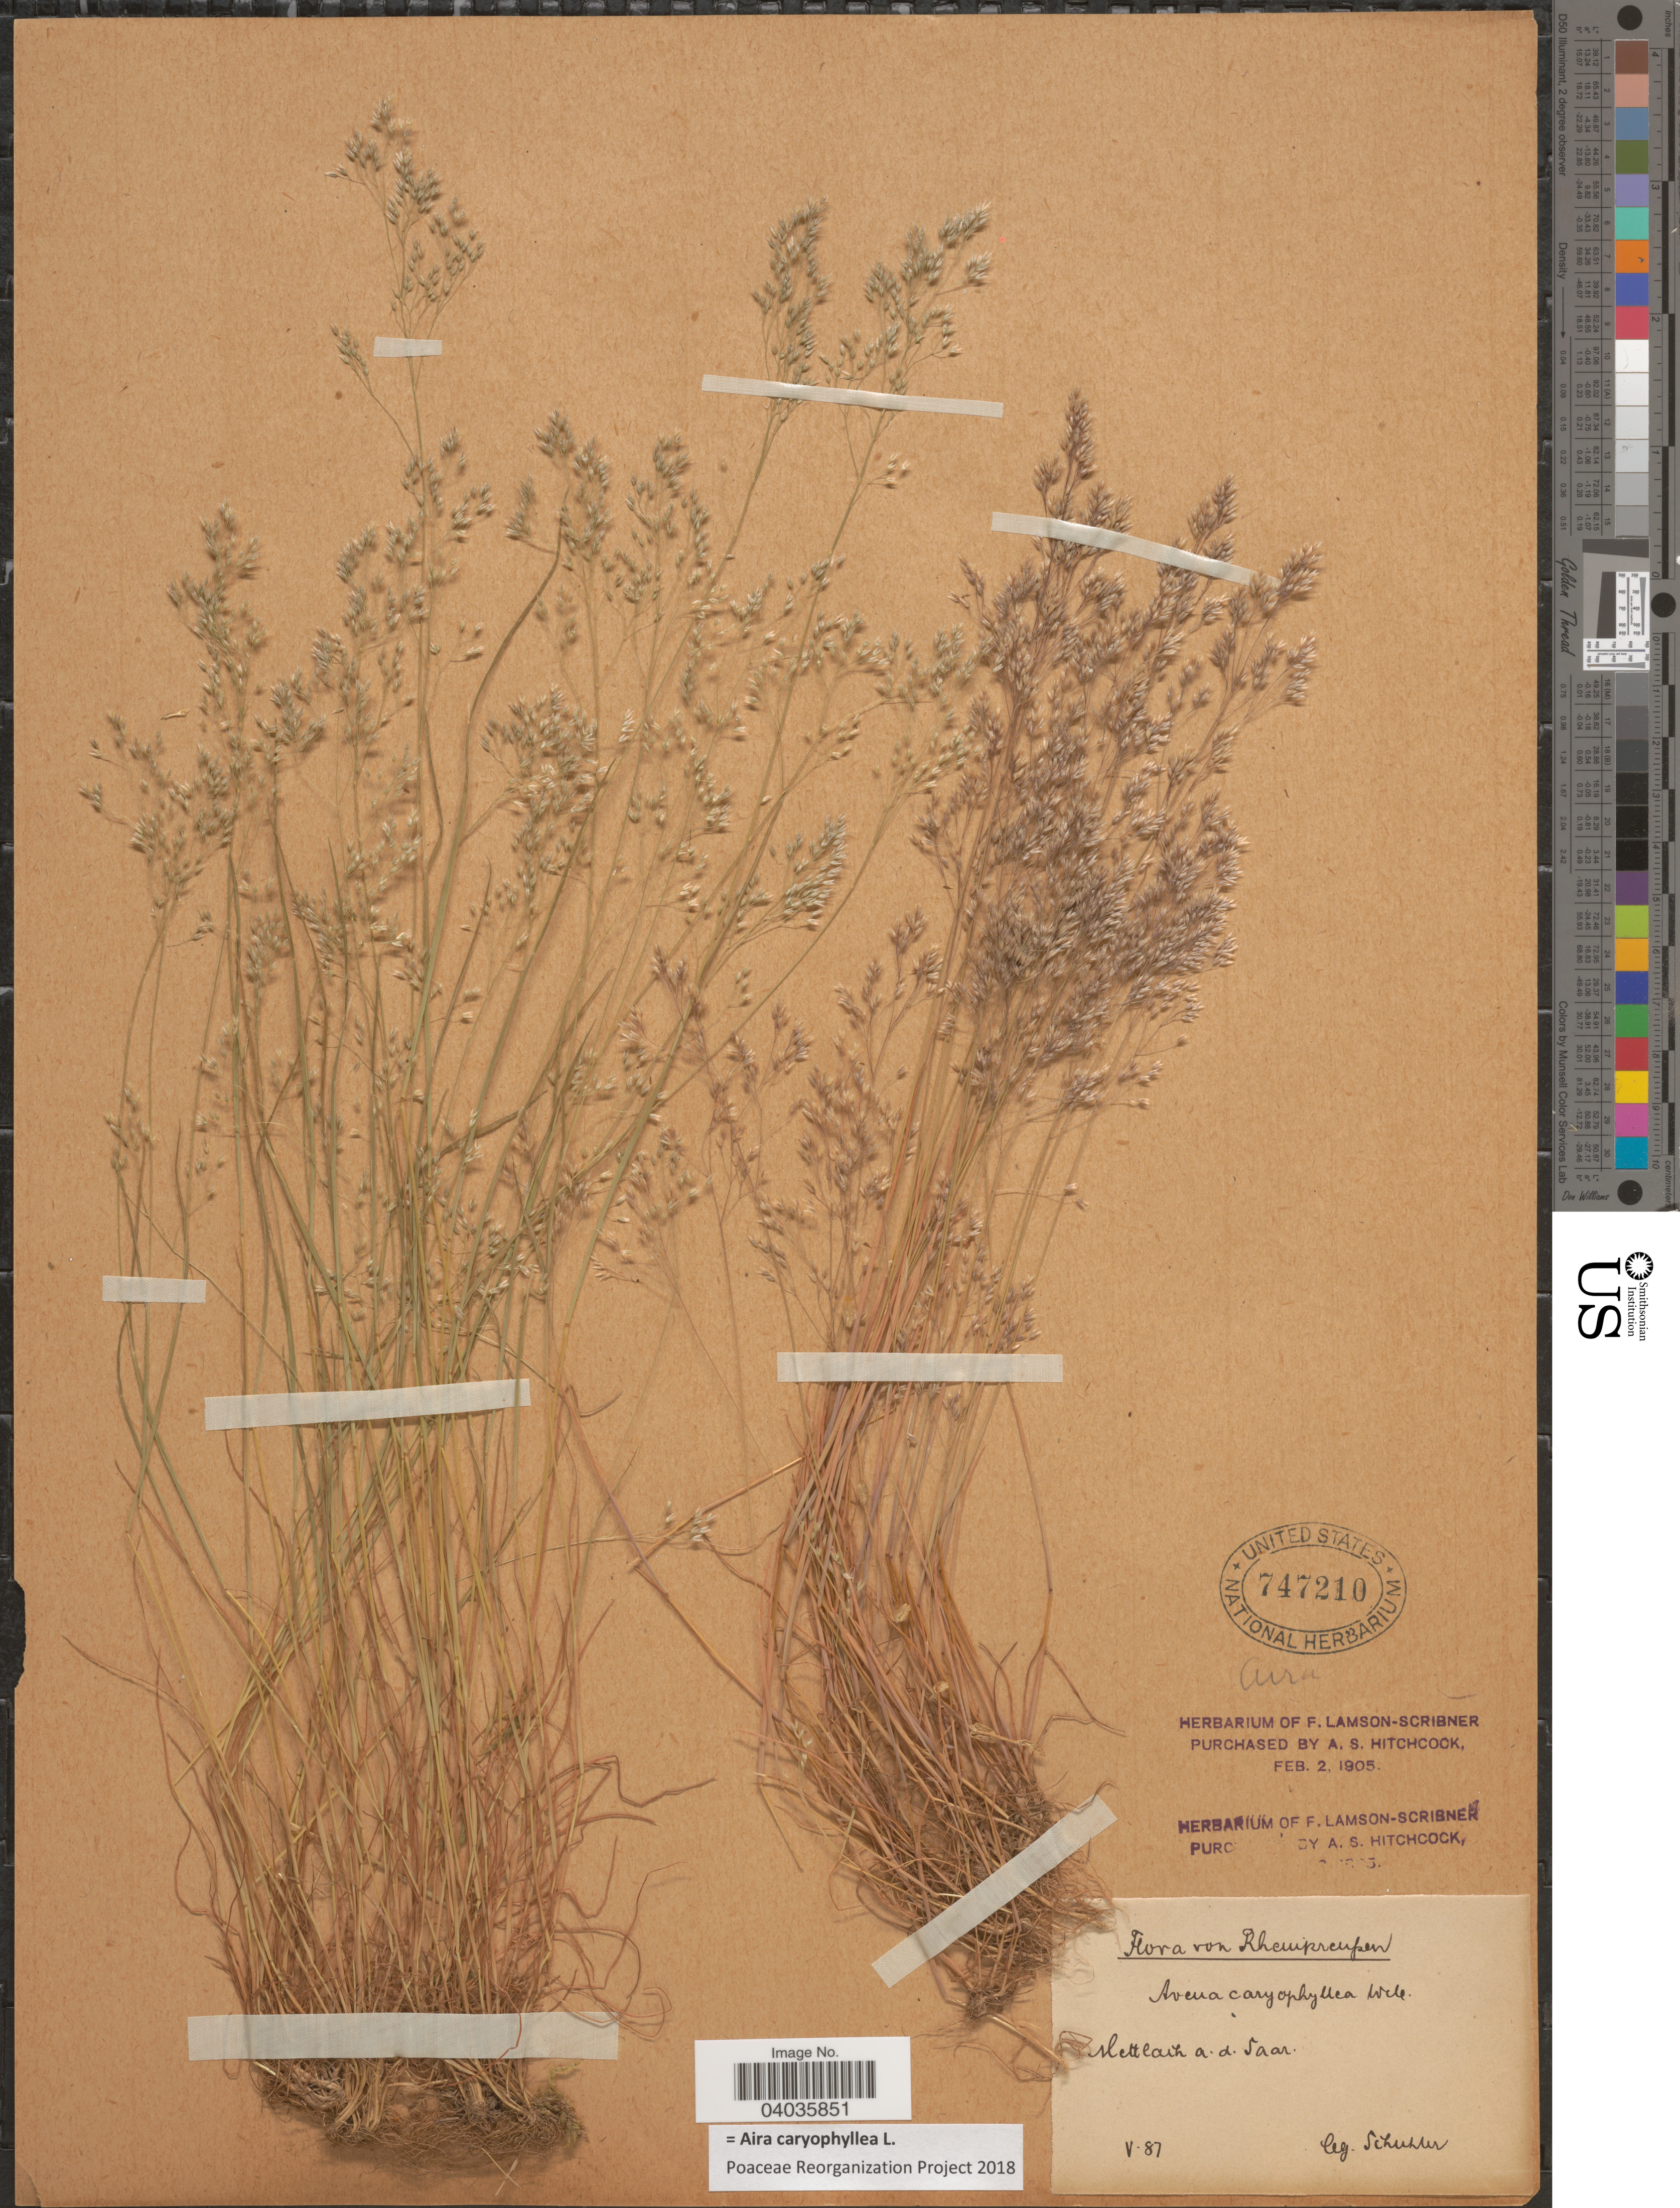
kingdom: Plantae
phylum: Tracheophyta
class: Liliopsida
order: Poales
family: Poaceae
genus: Aira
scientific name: Aira caryophyllea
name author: L.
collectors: Schuhler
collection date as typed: Transcribed d/m/y: /5/87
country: Germany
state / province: Saarland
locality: Rheinpreussen. Mettlach a. d. Saar.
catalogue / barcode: US 747210